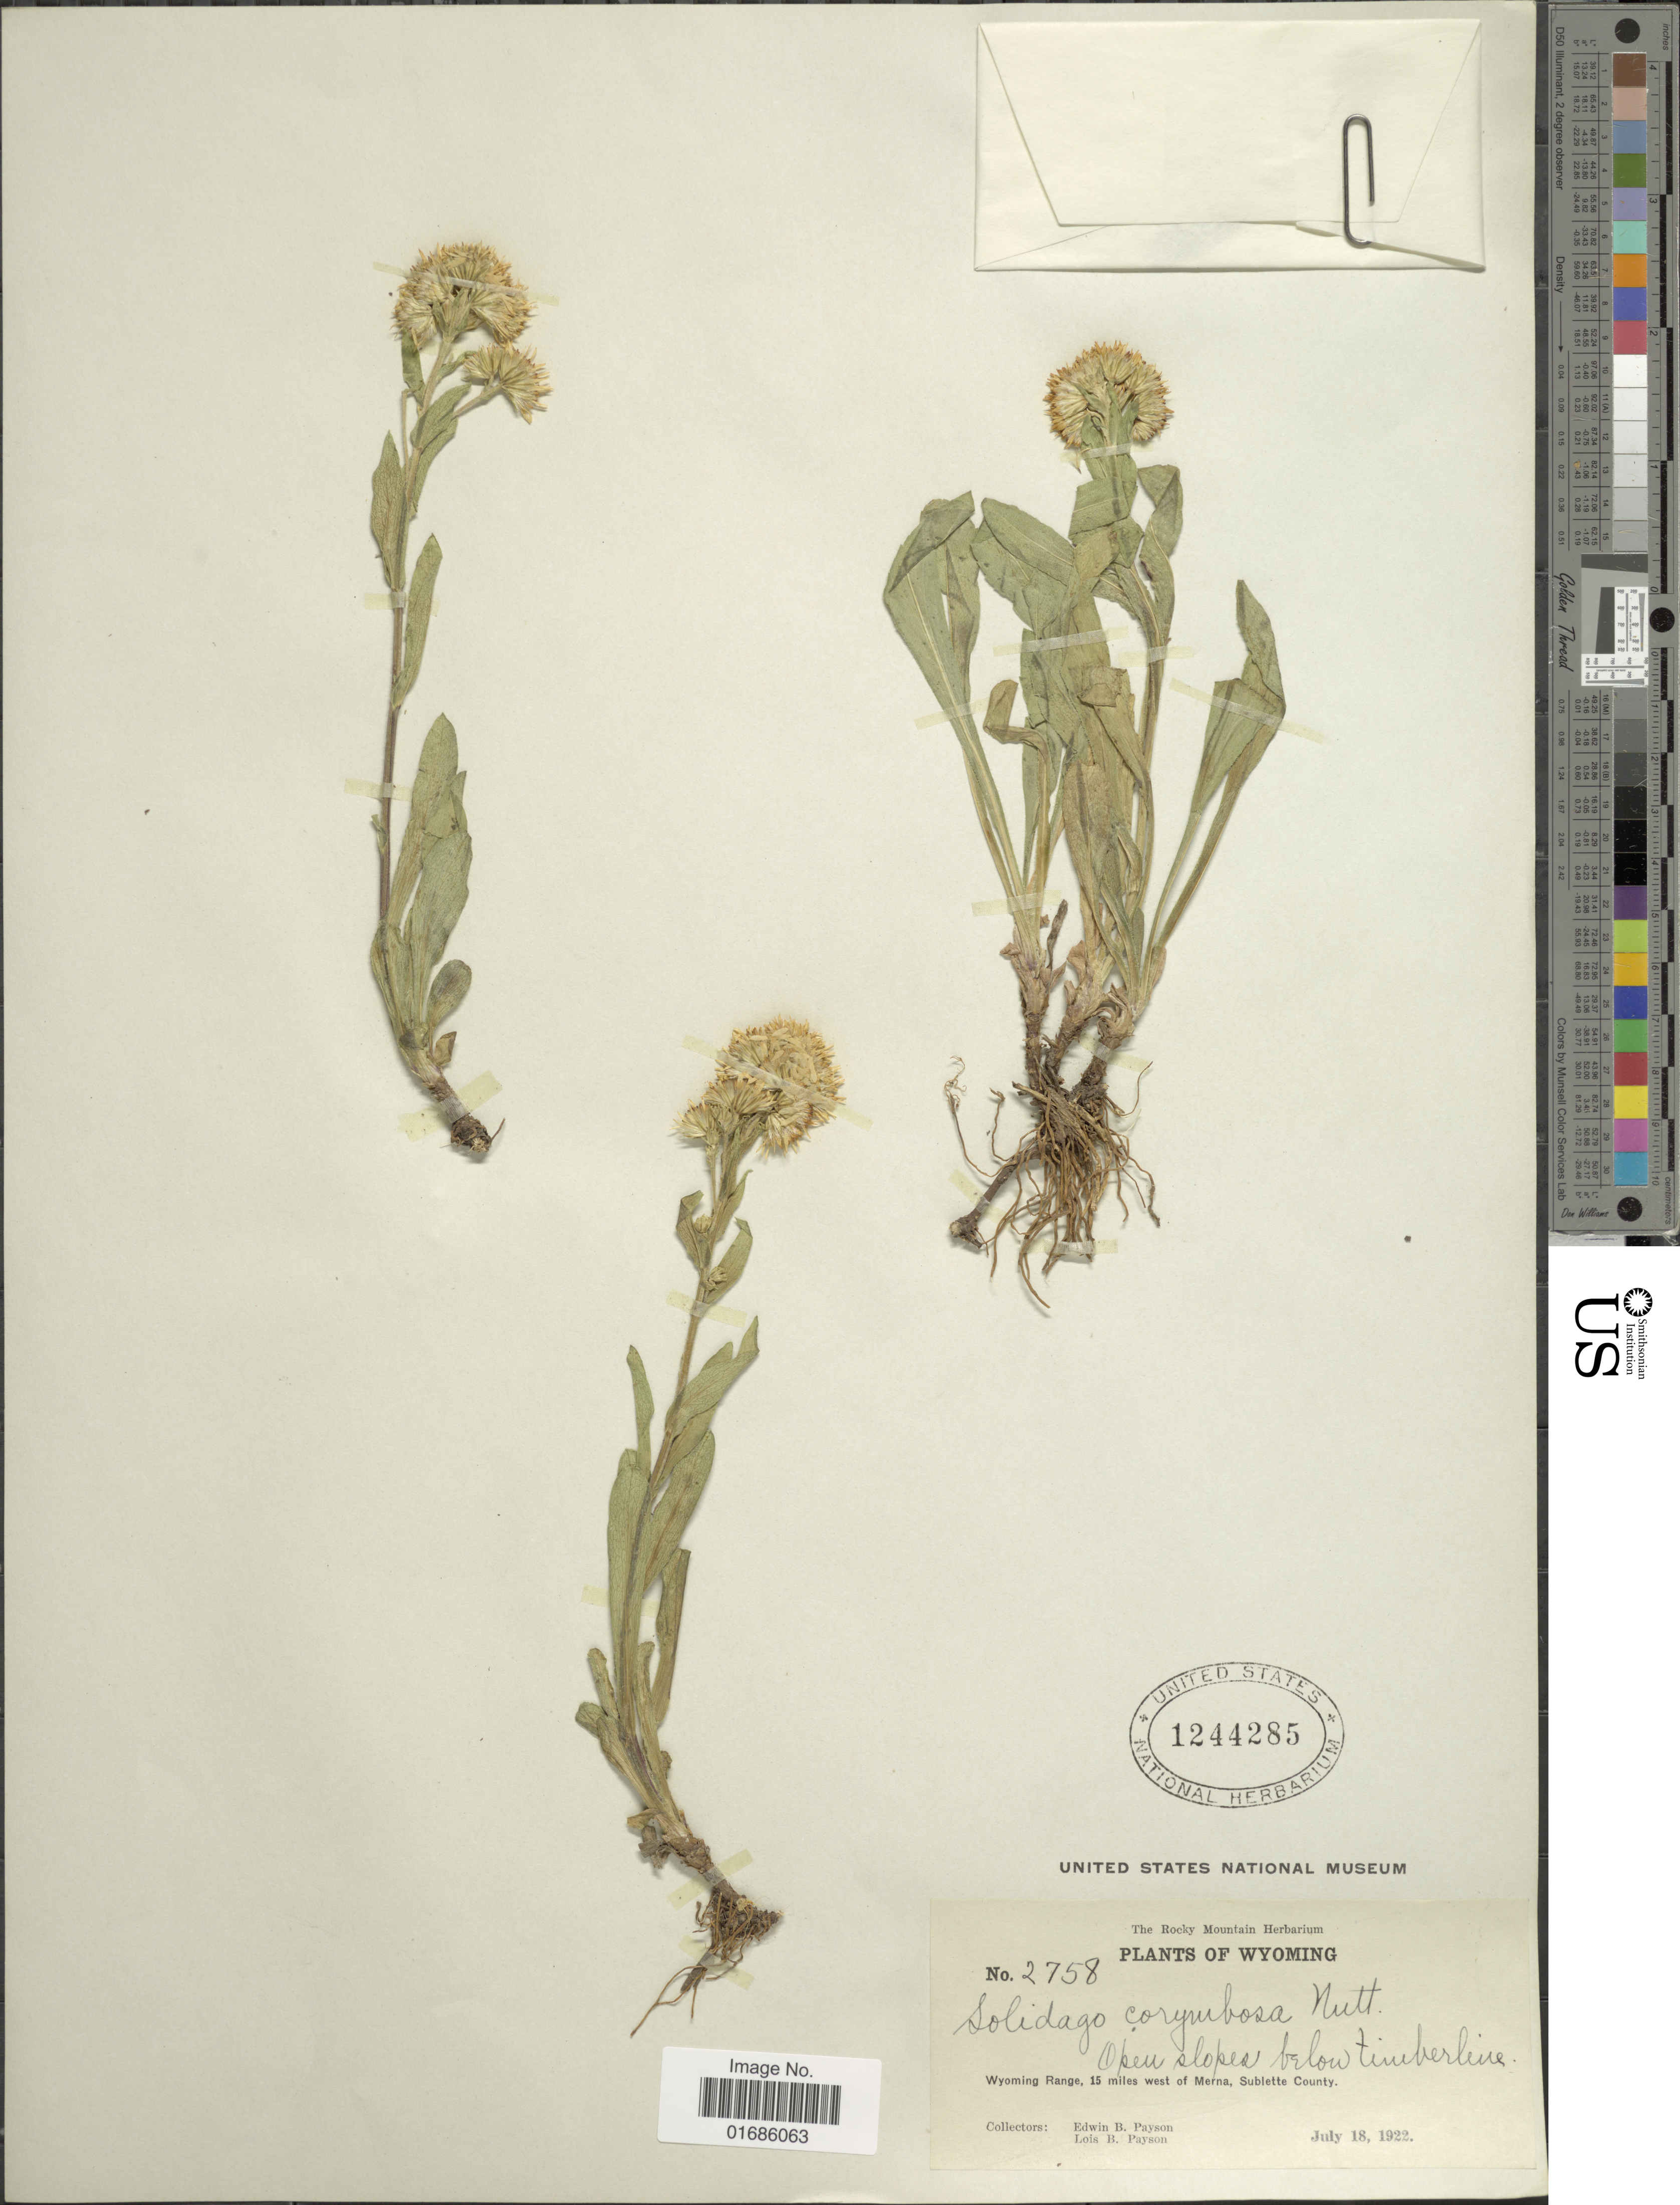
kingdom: Plantae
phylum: Tracheophyta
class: Magnoliopsida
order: Asterales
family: Asteraceae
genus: Solidago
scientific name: Solidago ciliosa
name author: Greene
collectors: E. B. Payson & L. Payson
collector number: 2758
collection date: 1922-07-18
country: United States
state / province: Wyoming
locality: Wyoming Range, 15 miles west of Merna, Sublette County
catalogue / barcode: US 1244285